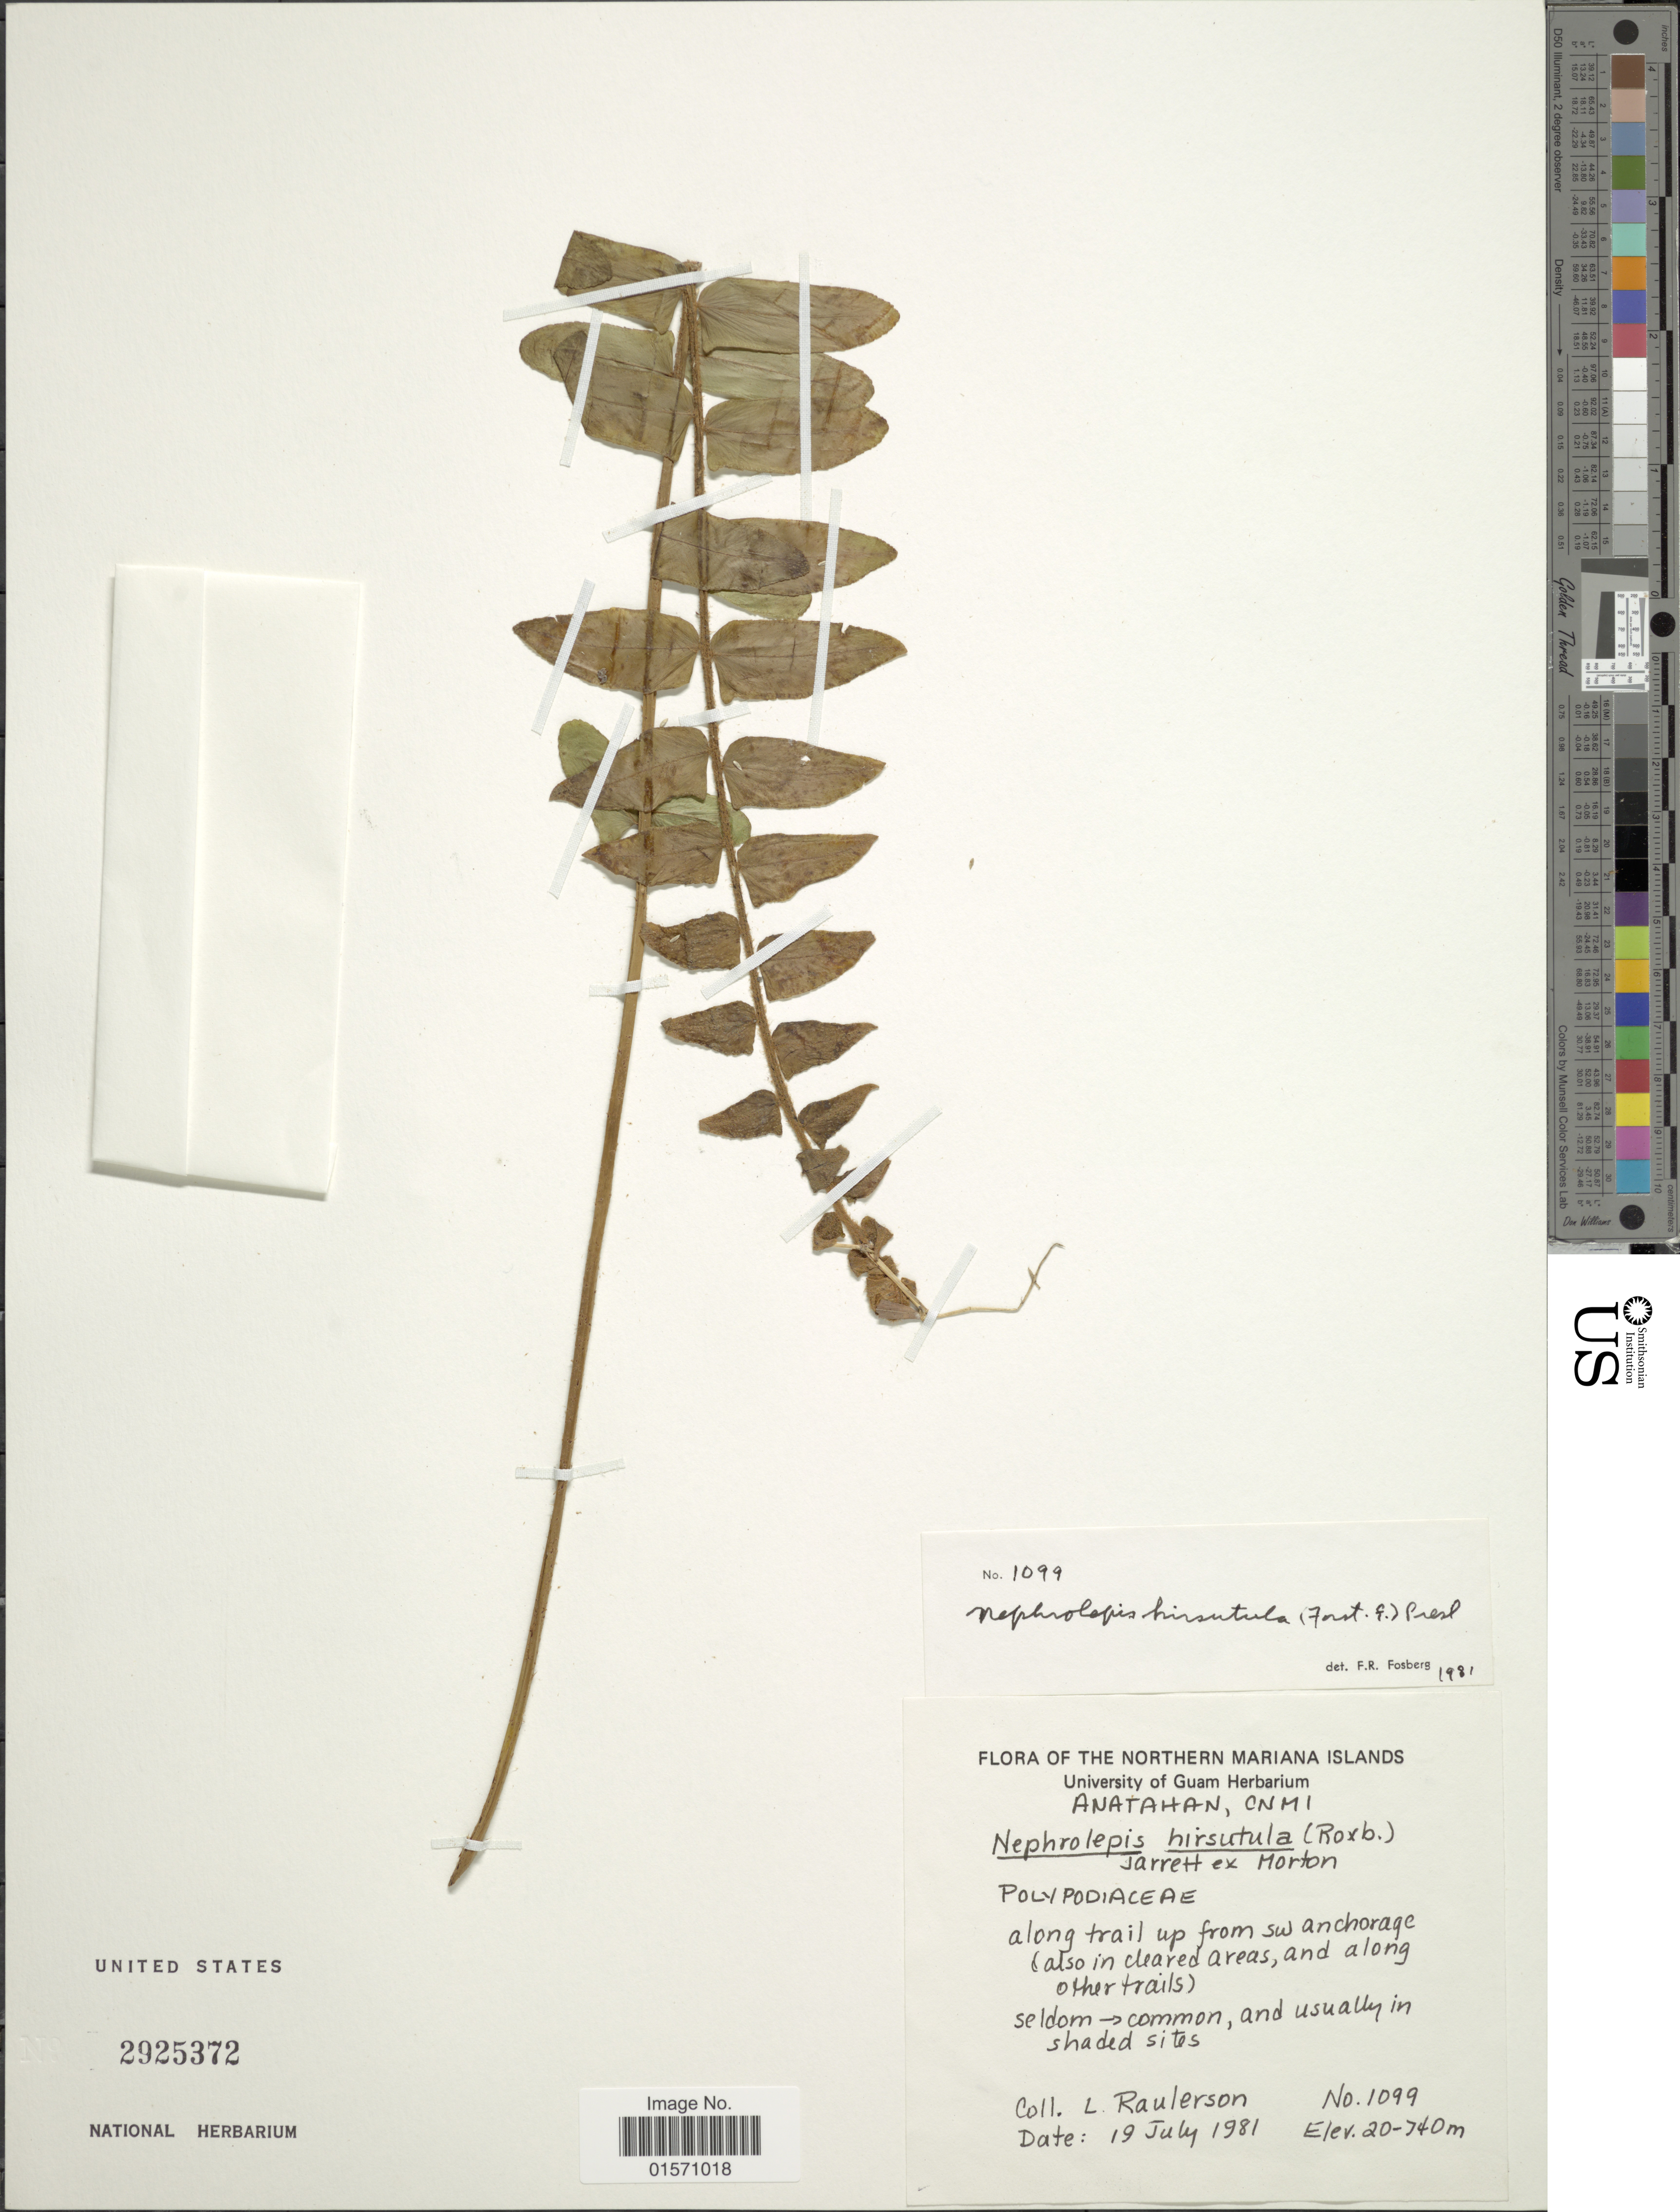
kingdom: Plantae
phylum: Tracheophyta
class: Polypodiopsida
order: Polypodiales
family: Nephrolepidaceae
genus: Nephrolepis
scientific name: Nephrolepis hirsutula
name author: (G. Forst.) C. Presl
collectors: L. Raulerson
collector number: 1099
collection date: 1981-07-19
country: Northern Mariana Islands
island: Anatahan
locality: Anatahan, CNMI. Along trail up from sw anchorage (also in cleared areas, and along other trails)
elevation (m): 20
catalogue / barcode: US 2925372